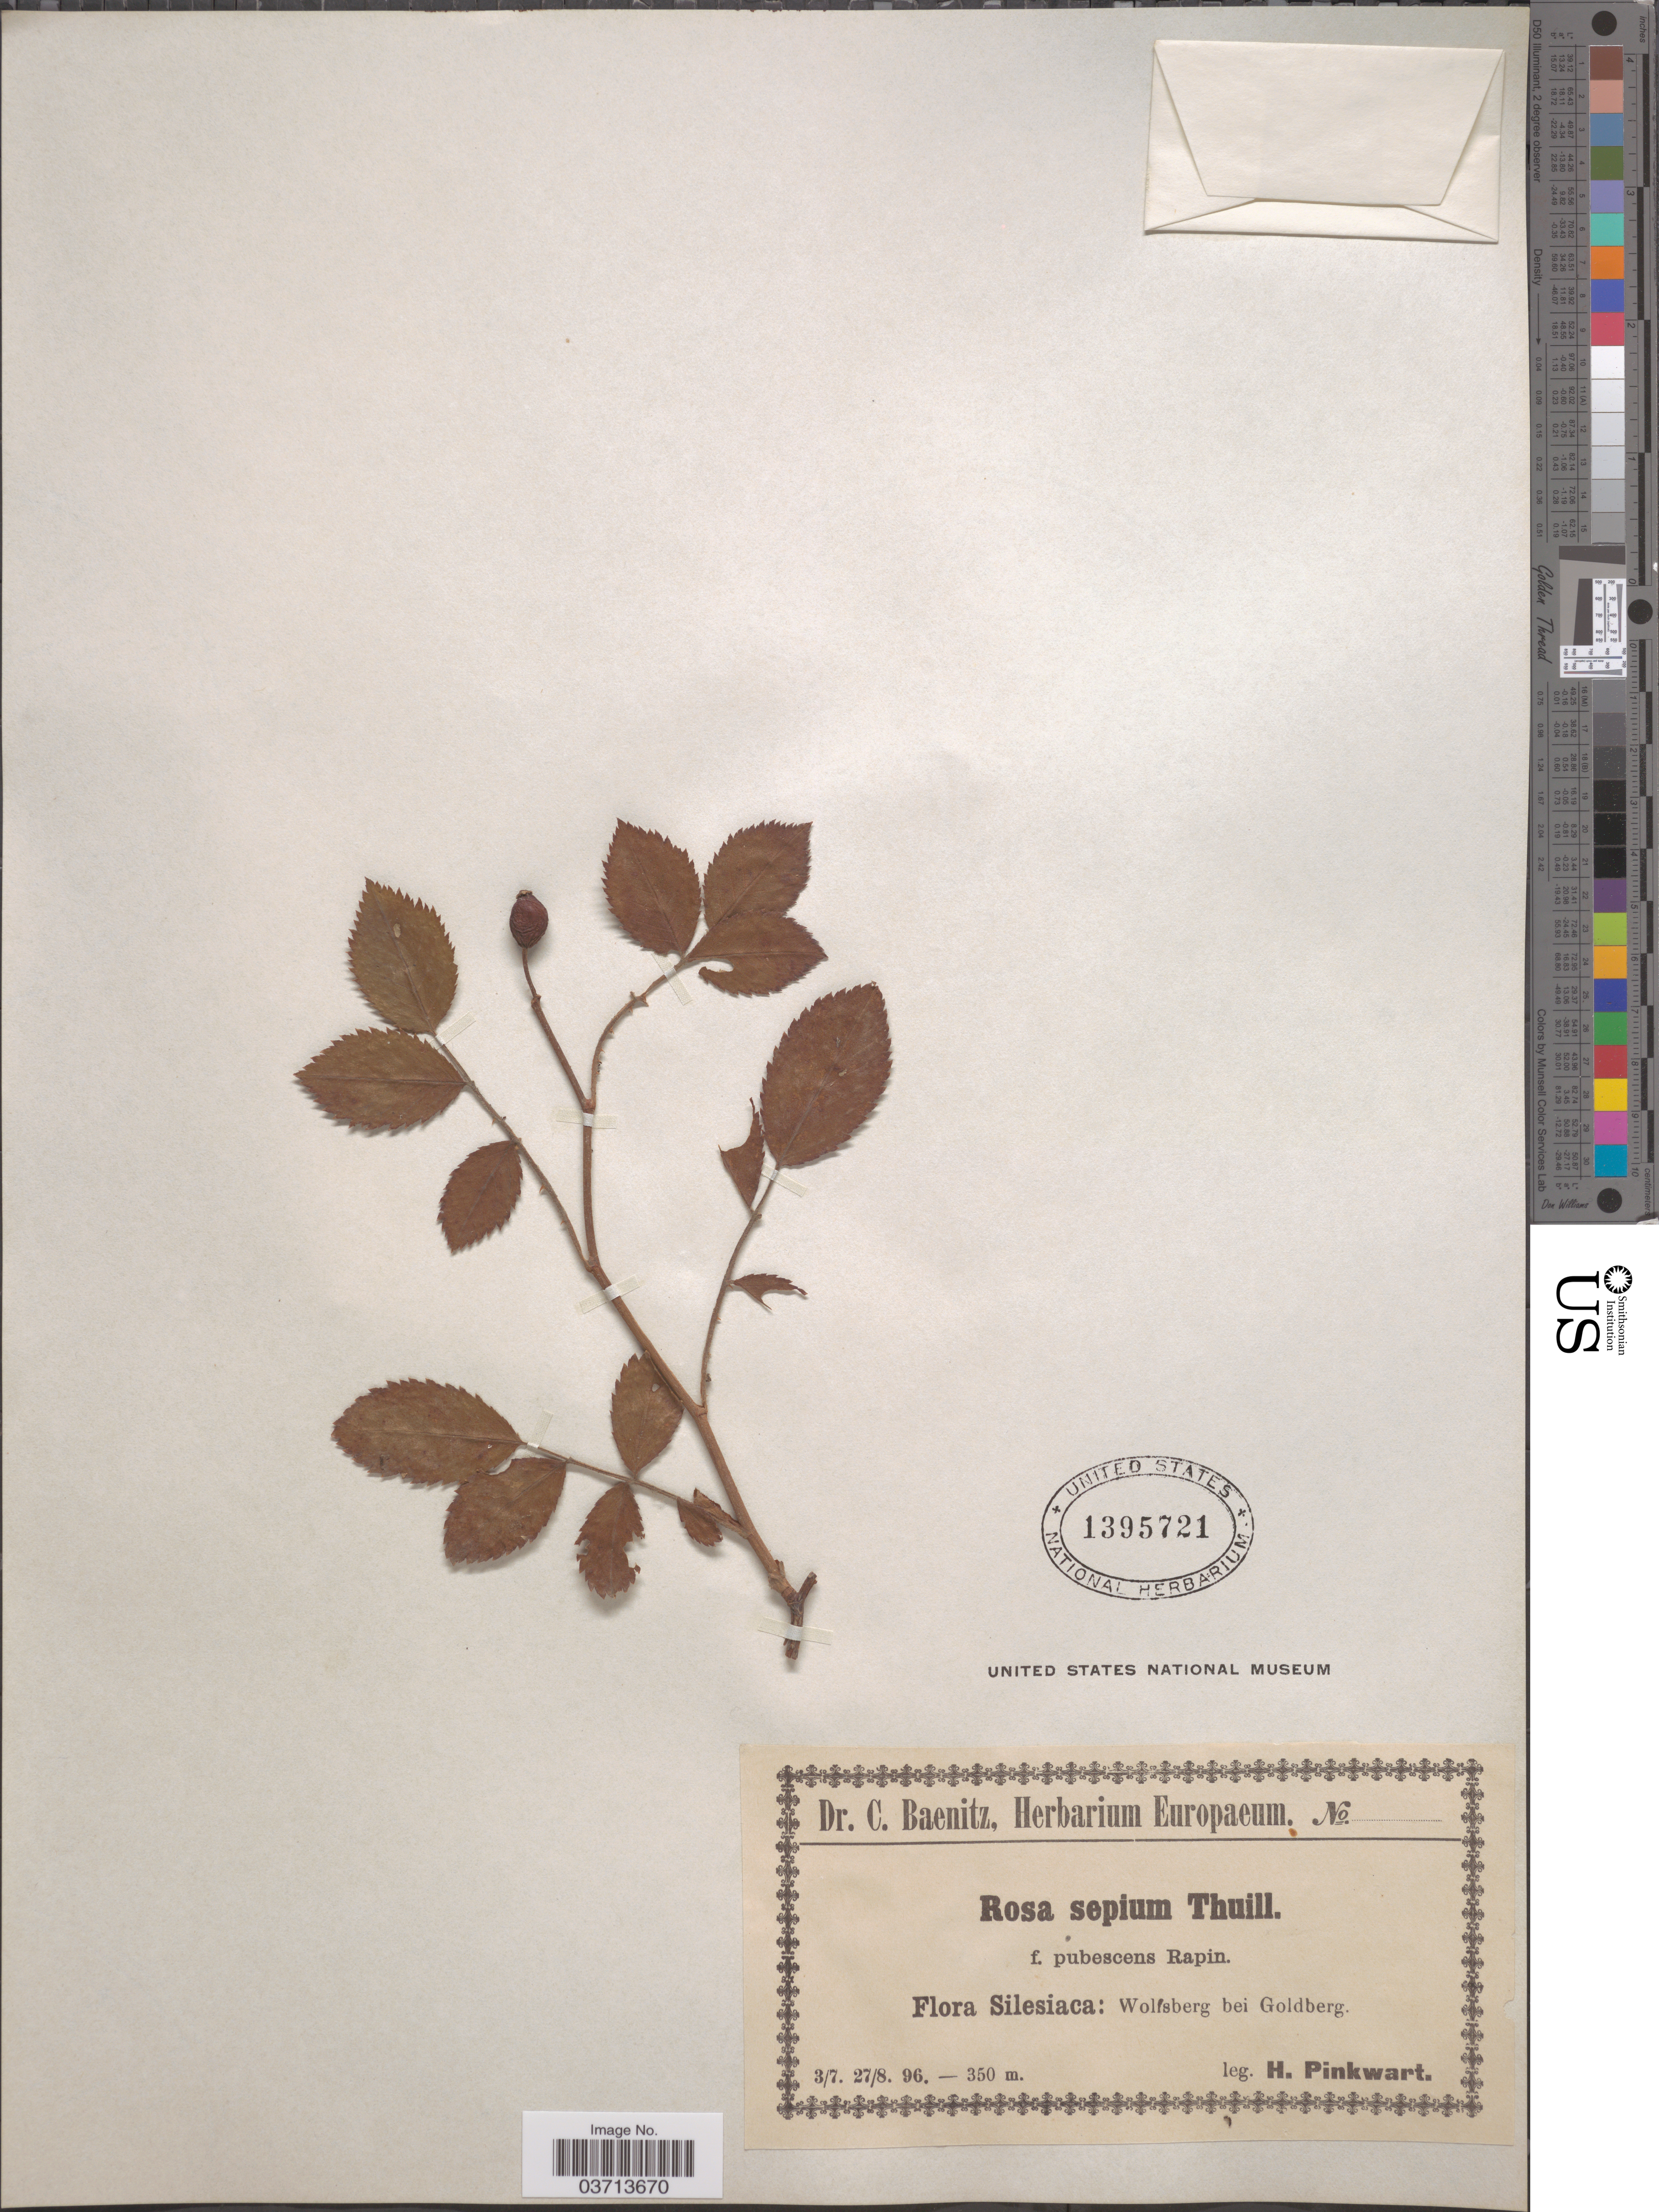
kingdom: Plantae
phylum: Tracheophyta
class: Magnoliopsida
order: Rosales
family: Rosaceae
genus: Rosa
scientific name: Rosa sepium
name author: Thuill.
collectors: H. Pinkwart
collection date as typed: Transcribed d/m/y: 3/7/96 to 27/8/96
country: Poland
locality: Silesiaca: Wolfsberg bei Goldberg.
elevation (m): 350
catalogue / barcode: US 1395721